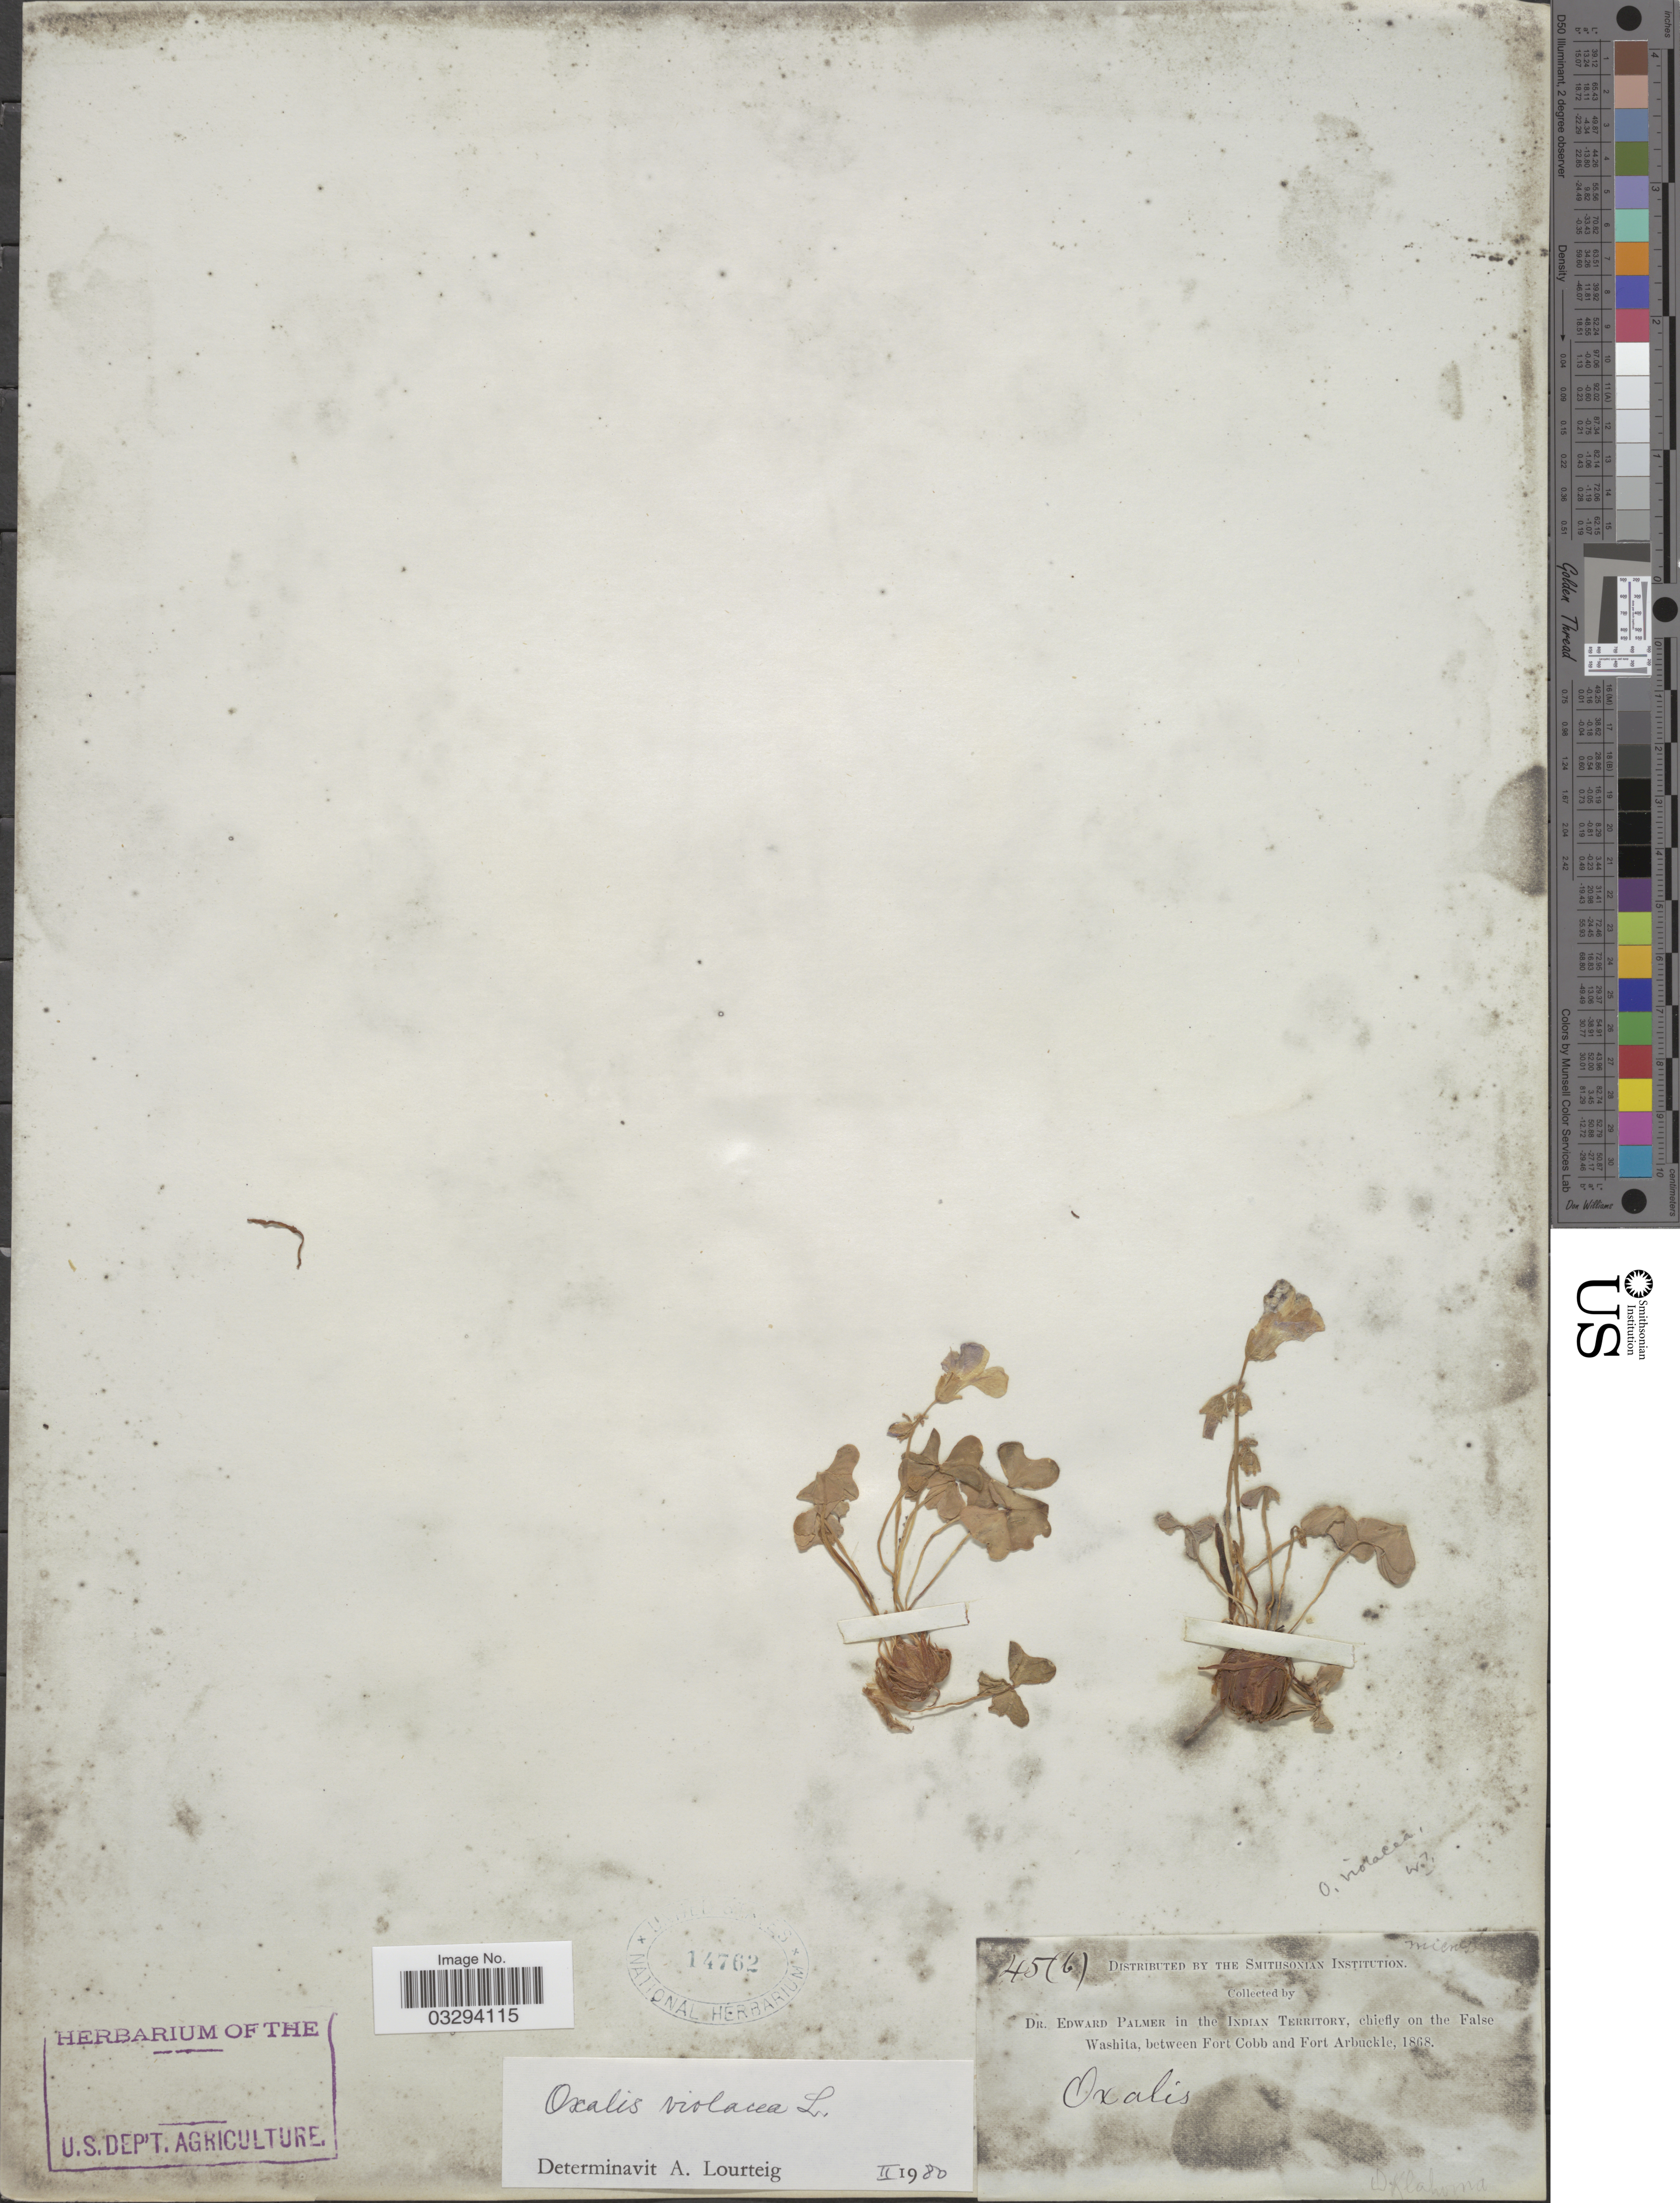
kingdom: Plantae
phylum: Tracheophyta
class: Magnoliopsida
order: Oxalidales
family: Oxalidaceae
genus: Oxalis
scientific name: Oxalis violacea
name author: L.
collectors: E. Palmer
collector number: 45(b)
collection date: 1868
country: United States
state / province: Oklahoma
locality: In the Indian Territory, chiefly on the False Washita, between Fort Cobb and Fort Arbuckle.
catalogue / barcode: US 14762